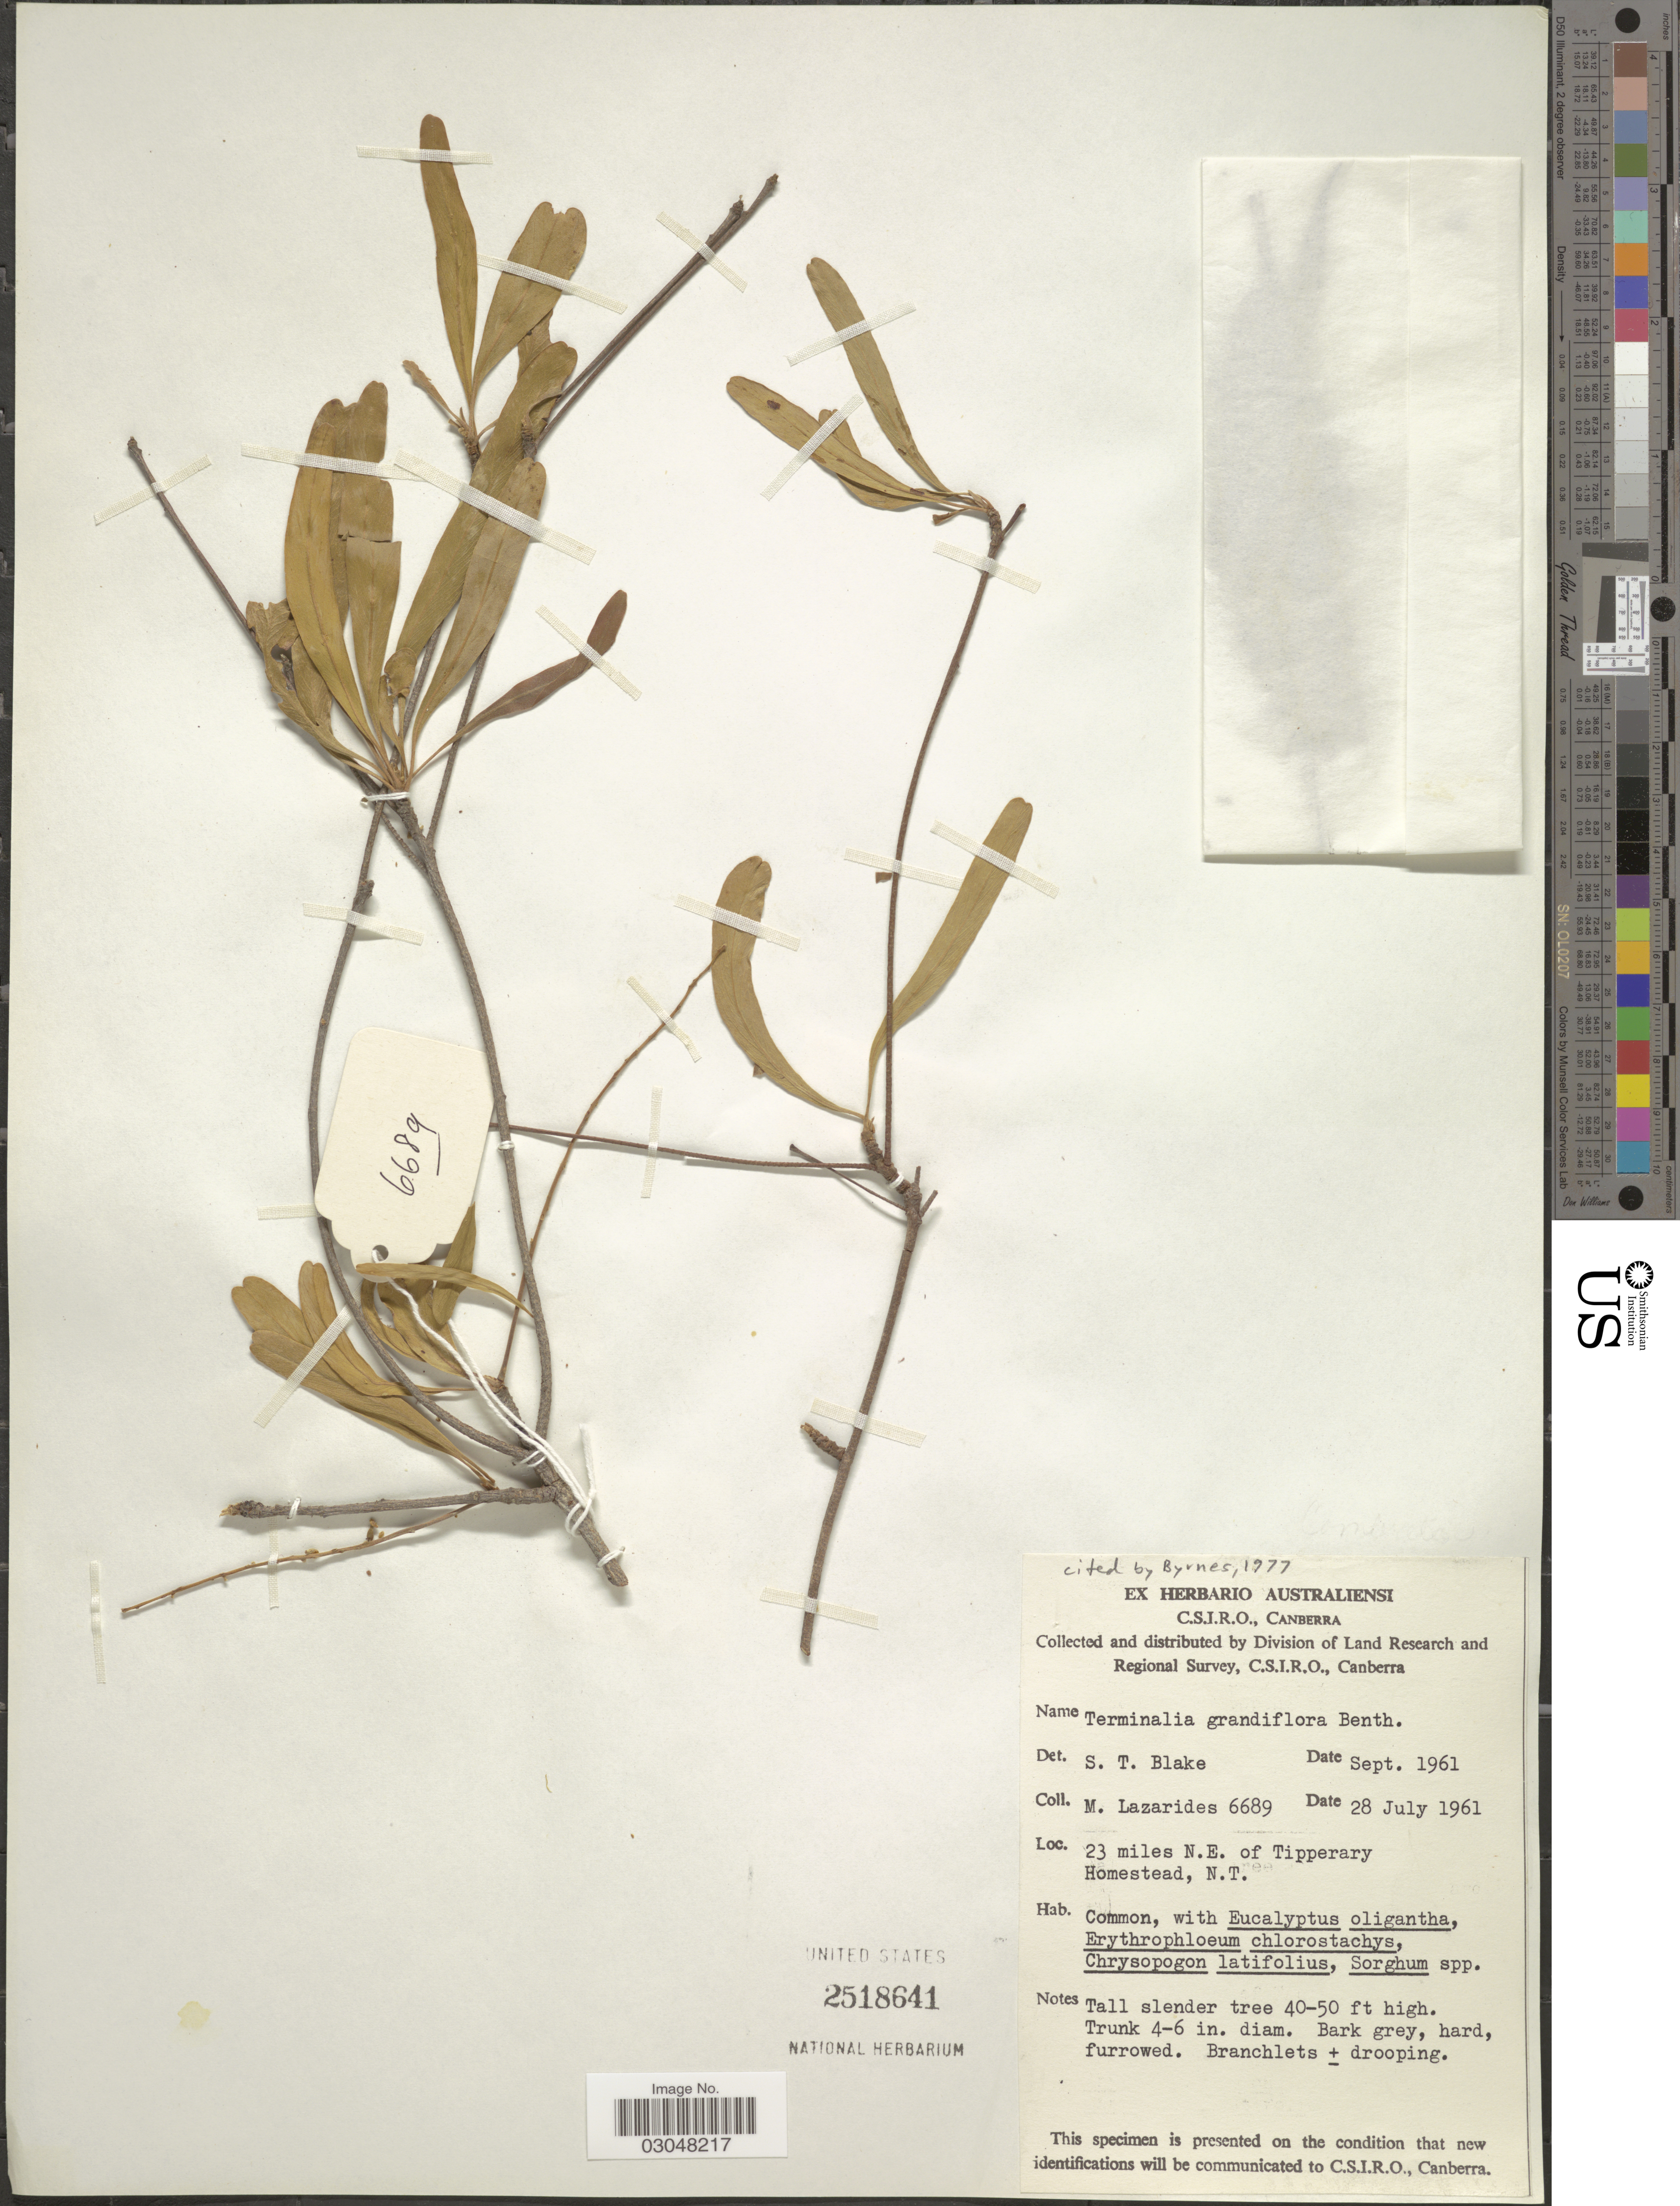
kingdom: Plantae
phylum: Tracheophyta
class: Magnoliopsida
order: Myrtales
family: Combretaceae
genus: Terminalia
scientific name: Terminalia grandiflora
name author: Benth.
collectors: M. Lazarides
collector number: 6689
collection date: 1961-07-28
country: Australia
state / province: Northern Territory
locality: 23 miles N.E. of Tipperay Homestead, N.T.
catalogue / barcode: US 2518641